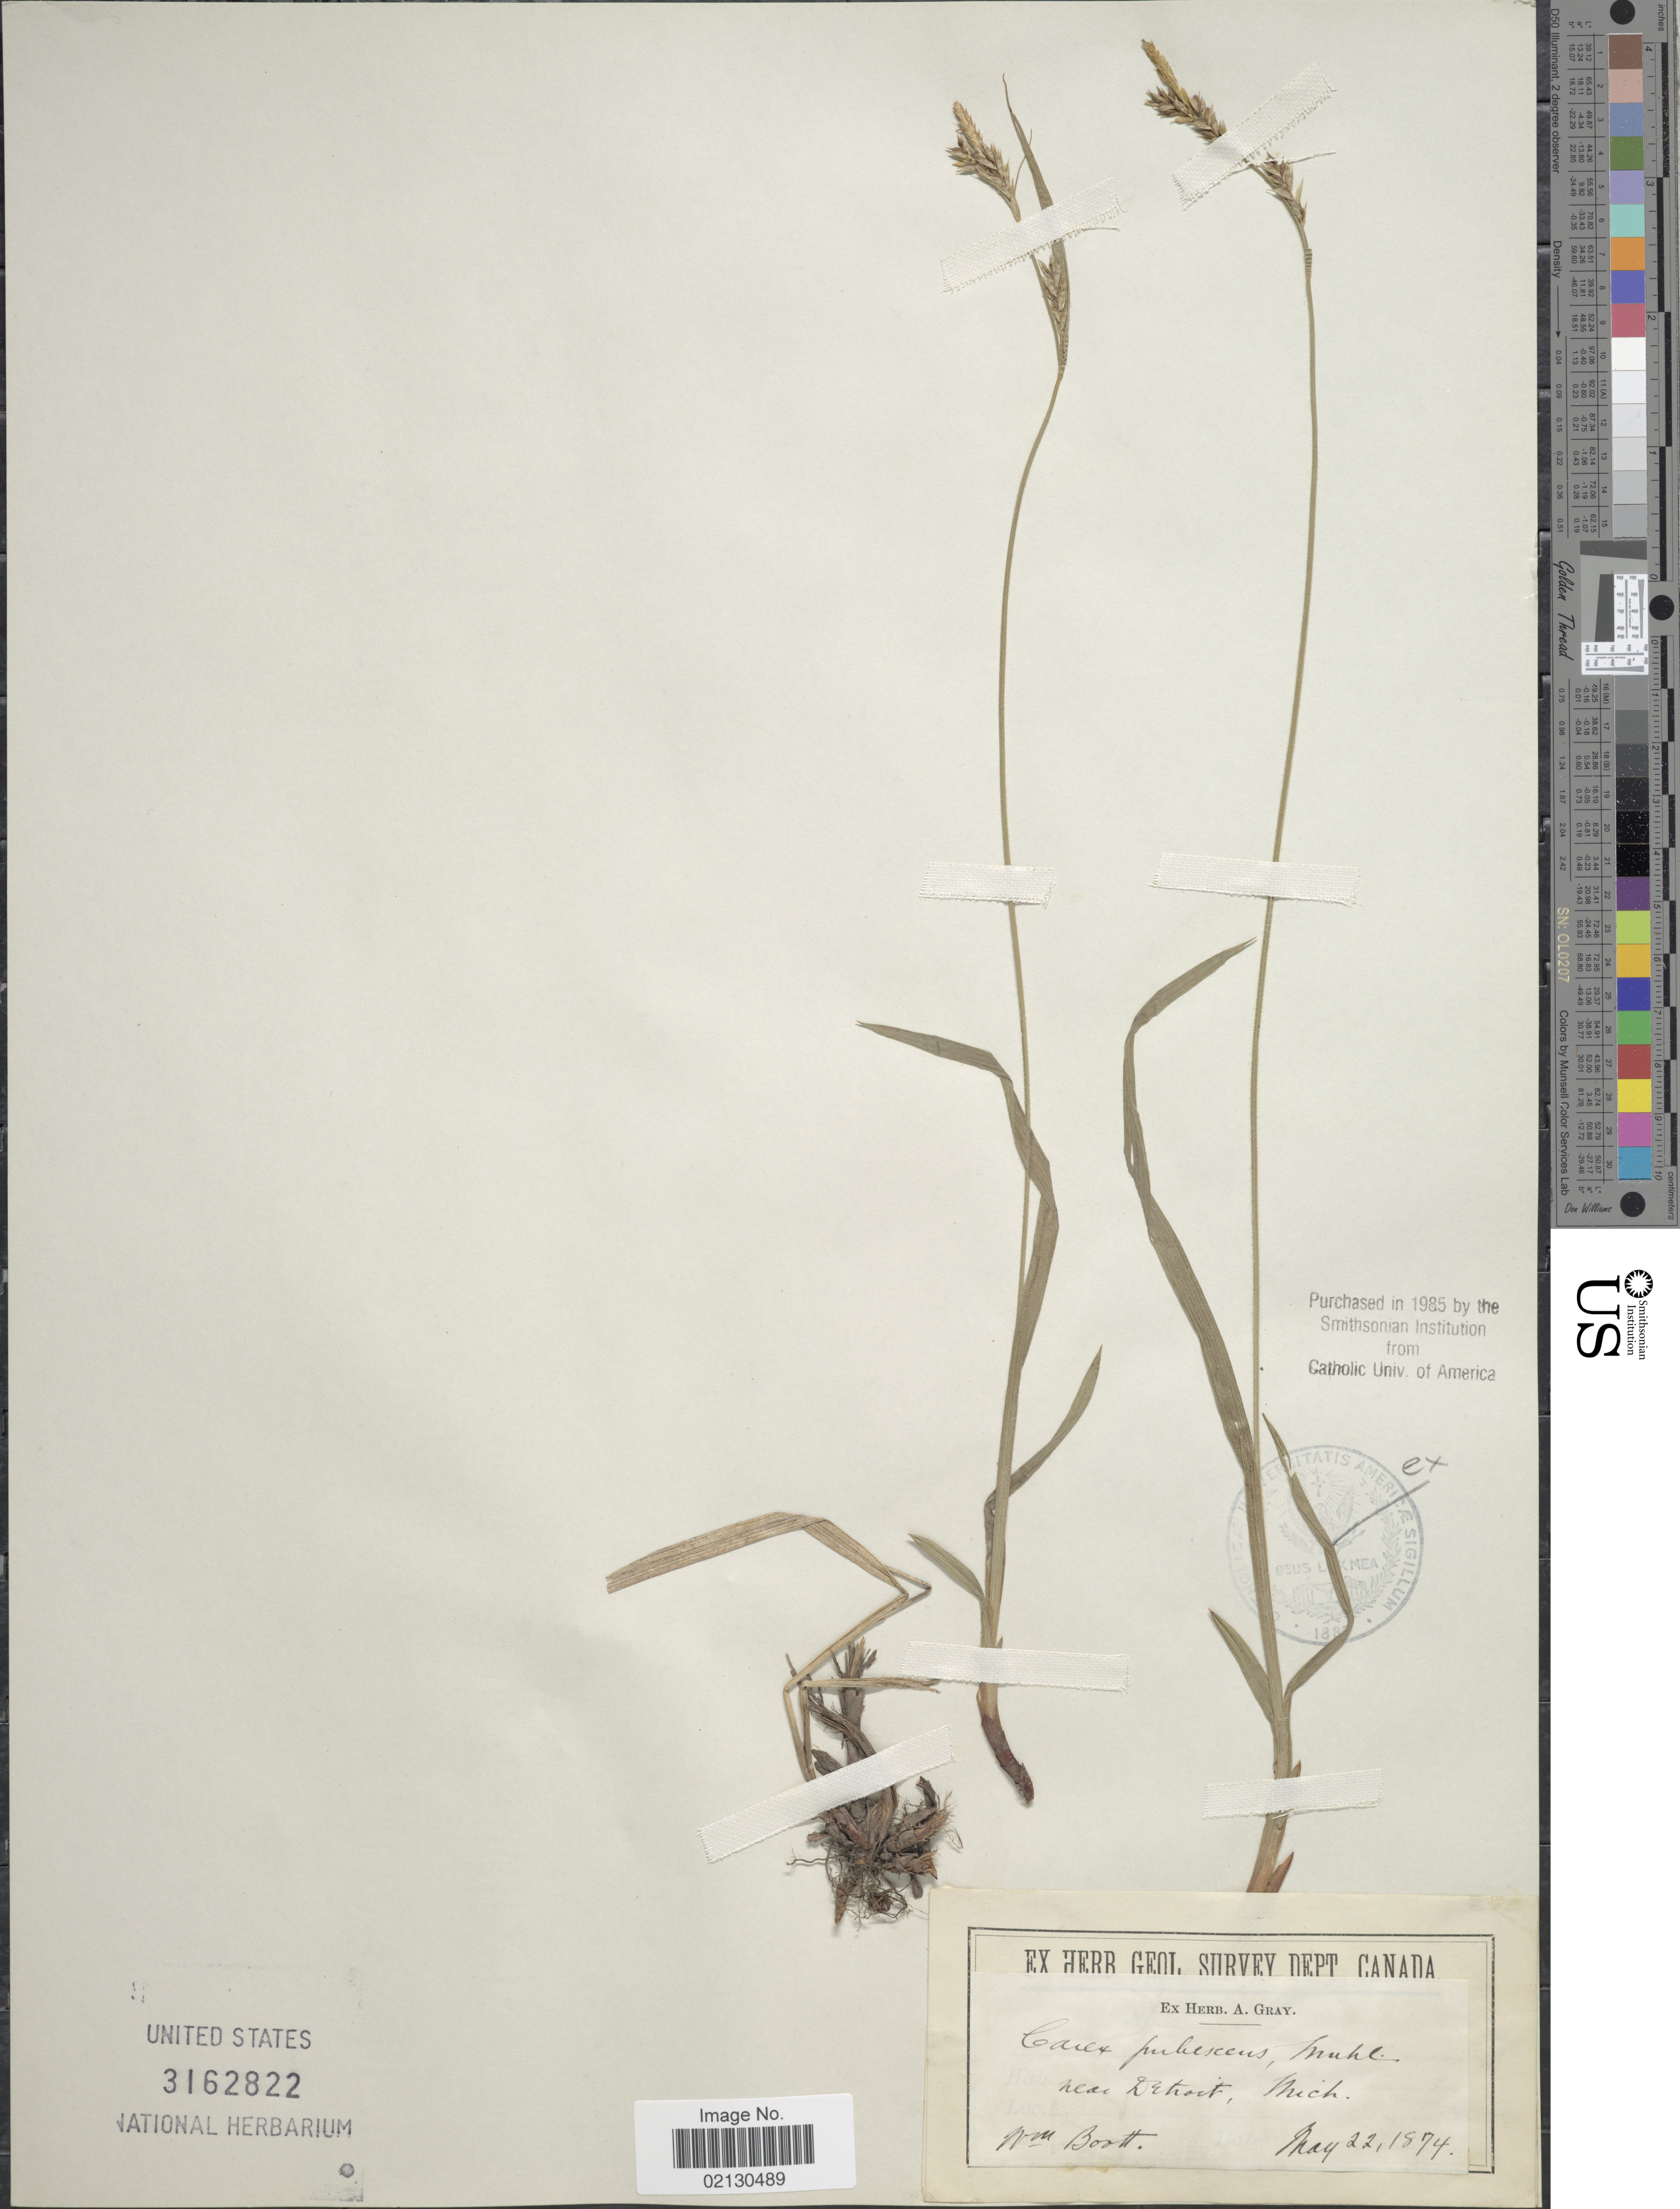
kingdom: Plantae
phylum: Tracheophyta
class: Liliopsida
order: Poales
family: Cyperaceae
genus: Carex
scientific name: Carex hirtifolia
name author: Mack.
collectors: W. Boott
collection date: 1874-05-22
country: United States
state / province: Michigan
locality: Near Detroit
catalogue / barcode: US 3162822